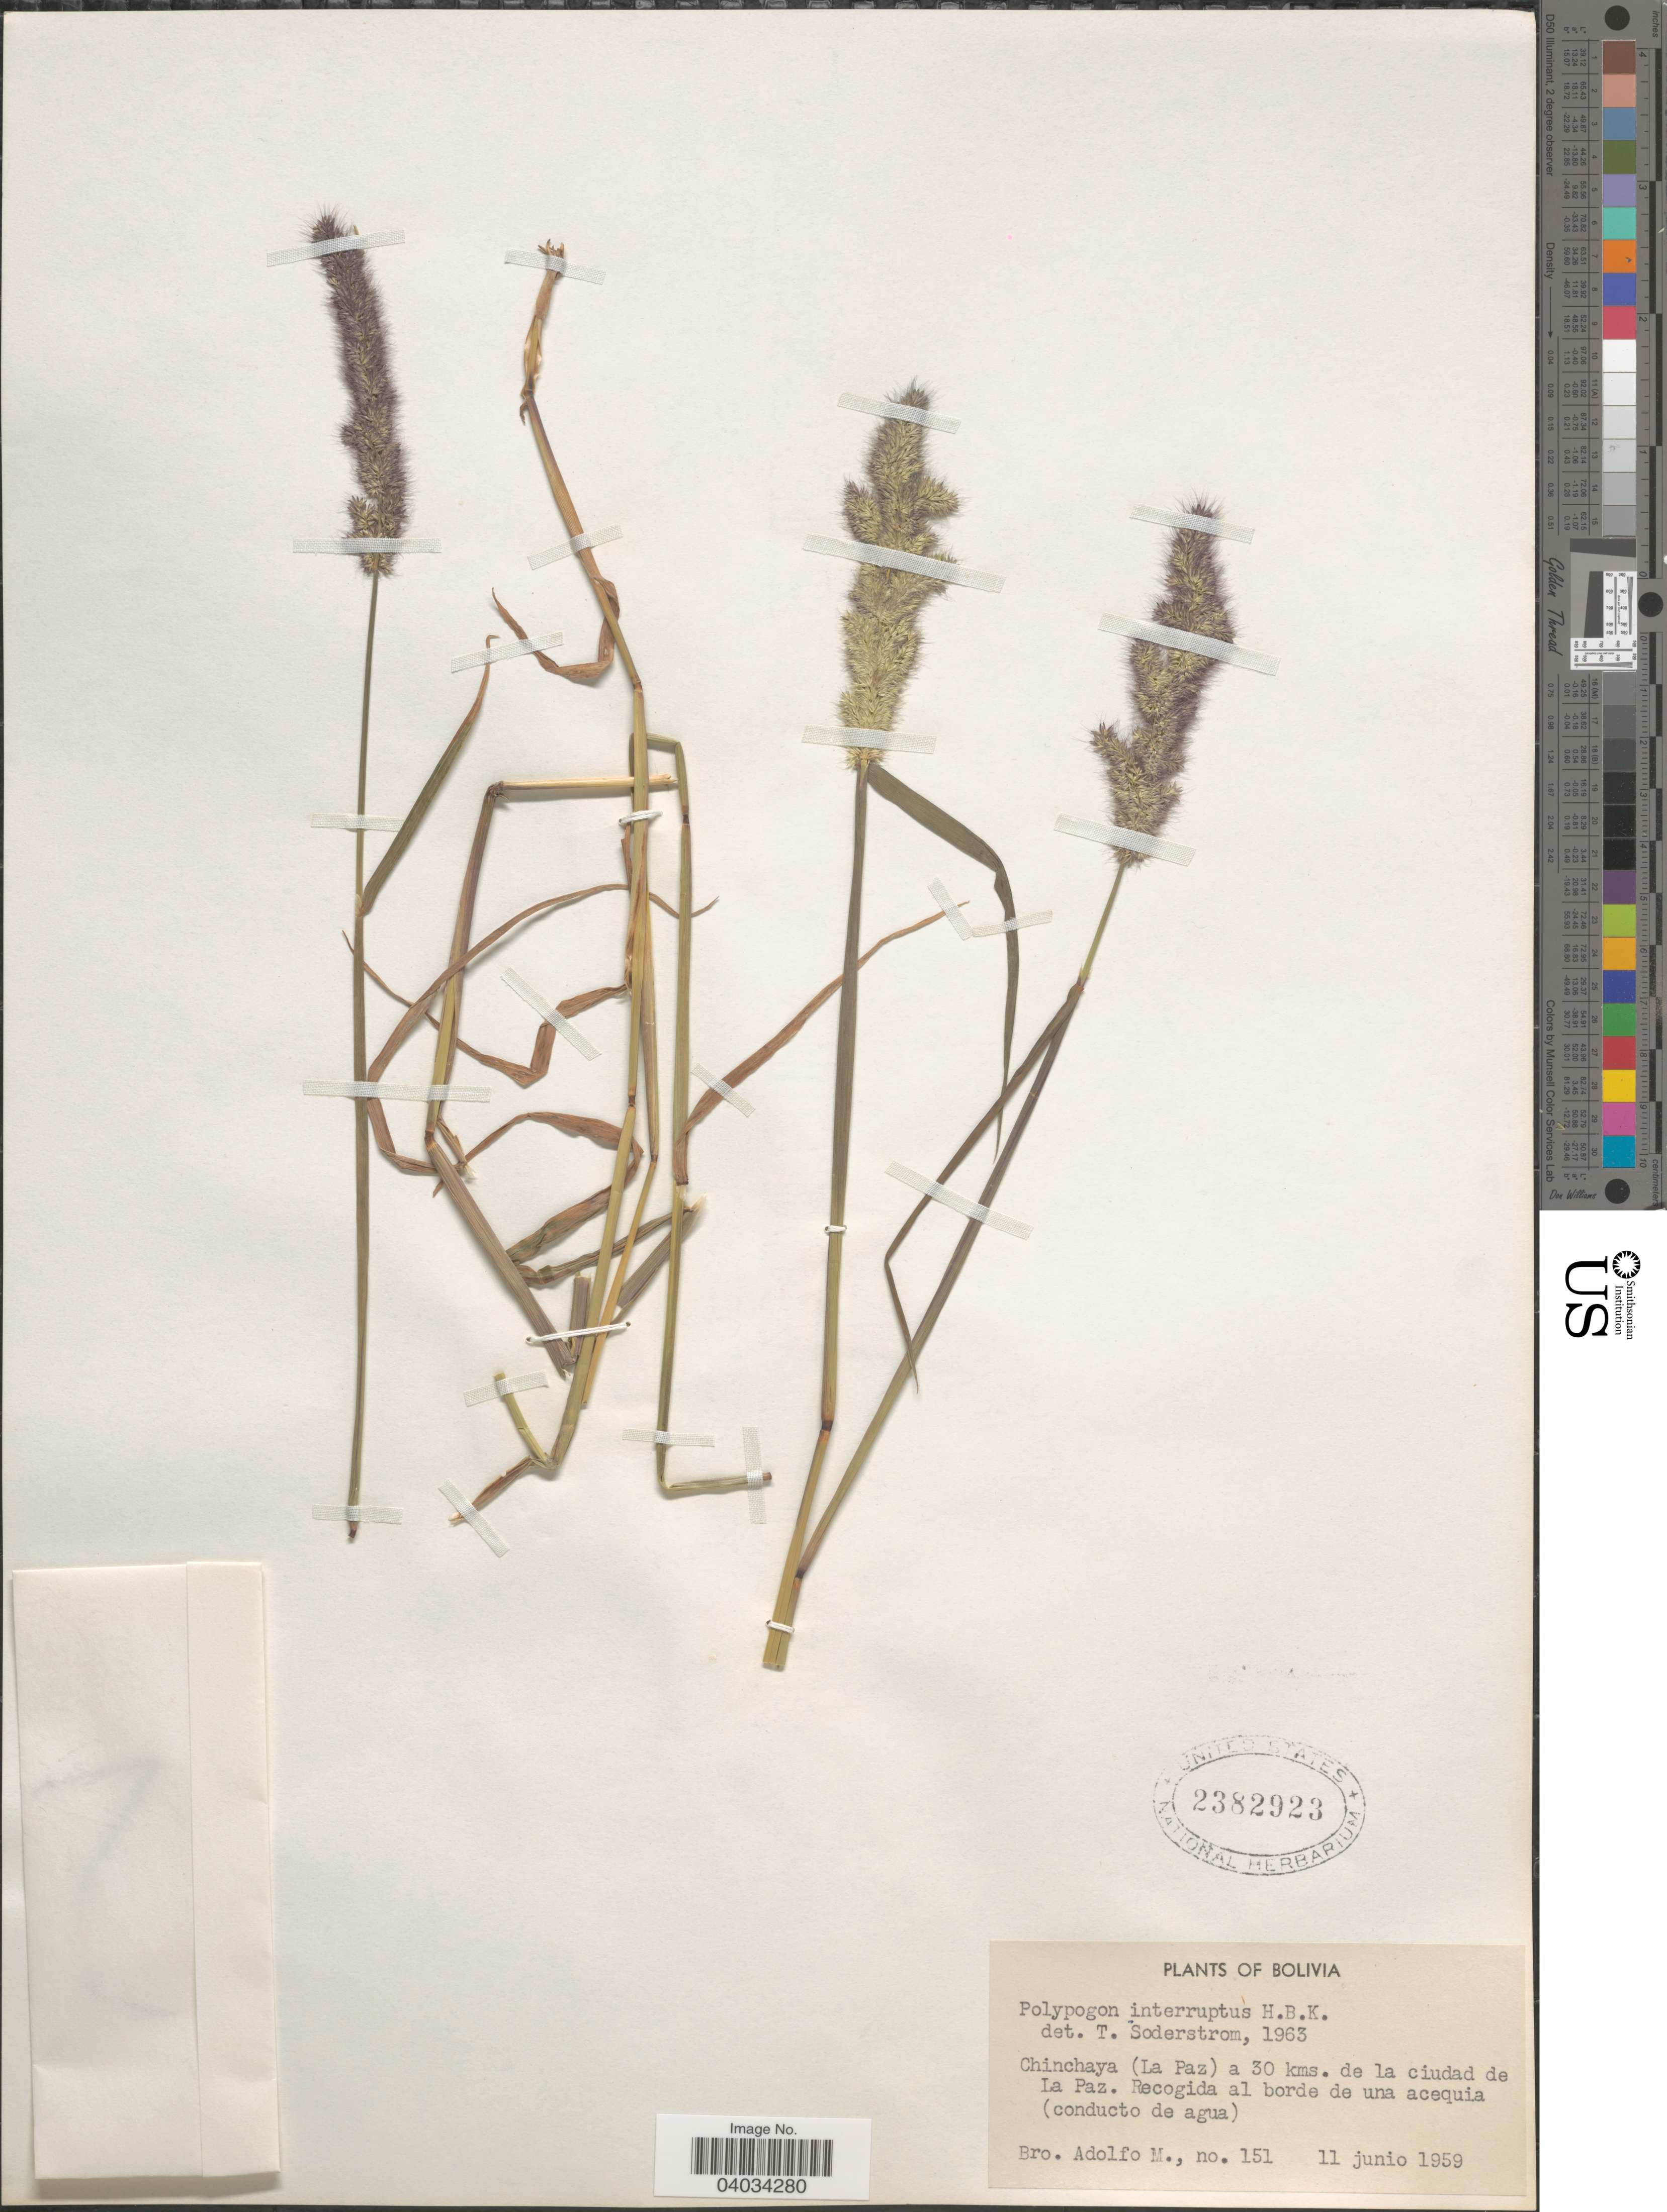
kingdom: Plantae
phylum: Tracheophyta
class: Liliopsida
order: Poales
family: Poaceae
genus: Polypogon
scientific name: Polypogon interruptus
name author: Kunth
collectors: Bro. Adolfo M.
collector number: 151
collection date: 1959-06-11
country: Bolivia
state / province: La Paz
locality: Chinchaya (La Paz) a 30 kms. de la ciudad de La Paz.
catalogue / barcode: US 2382923